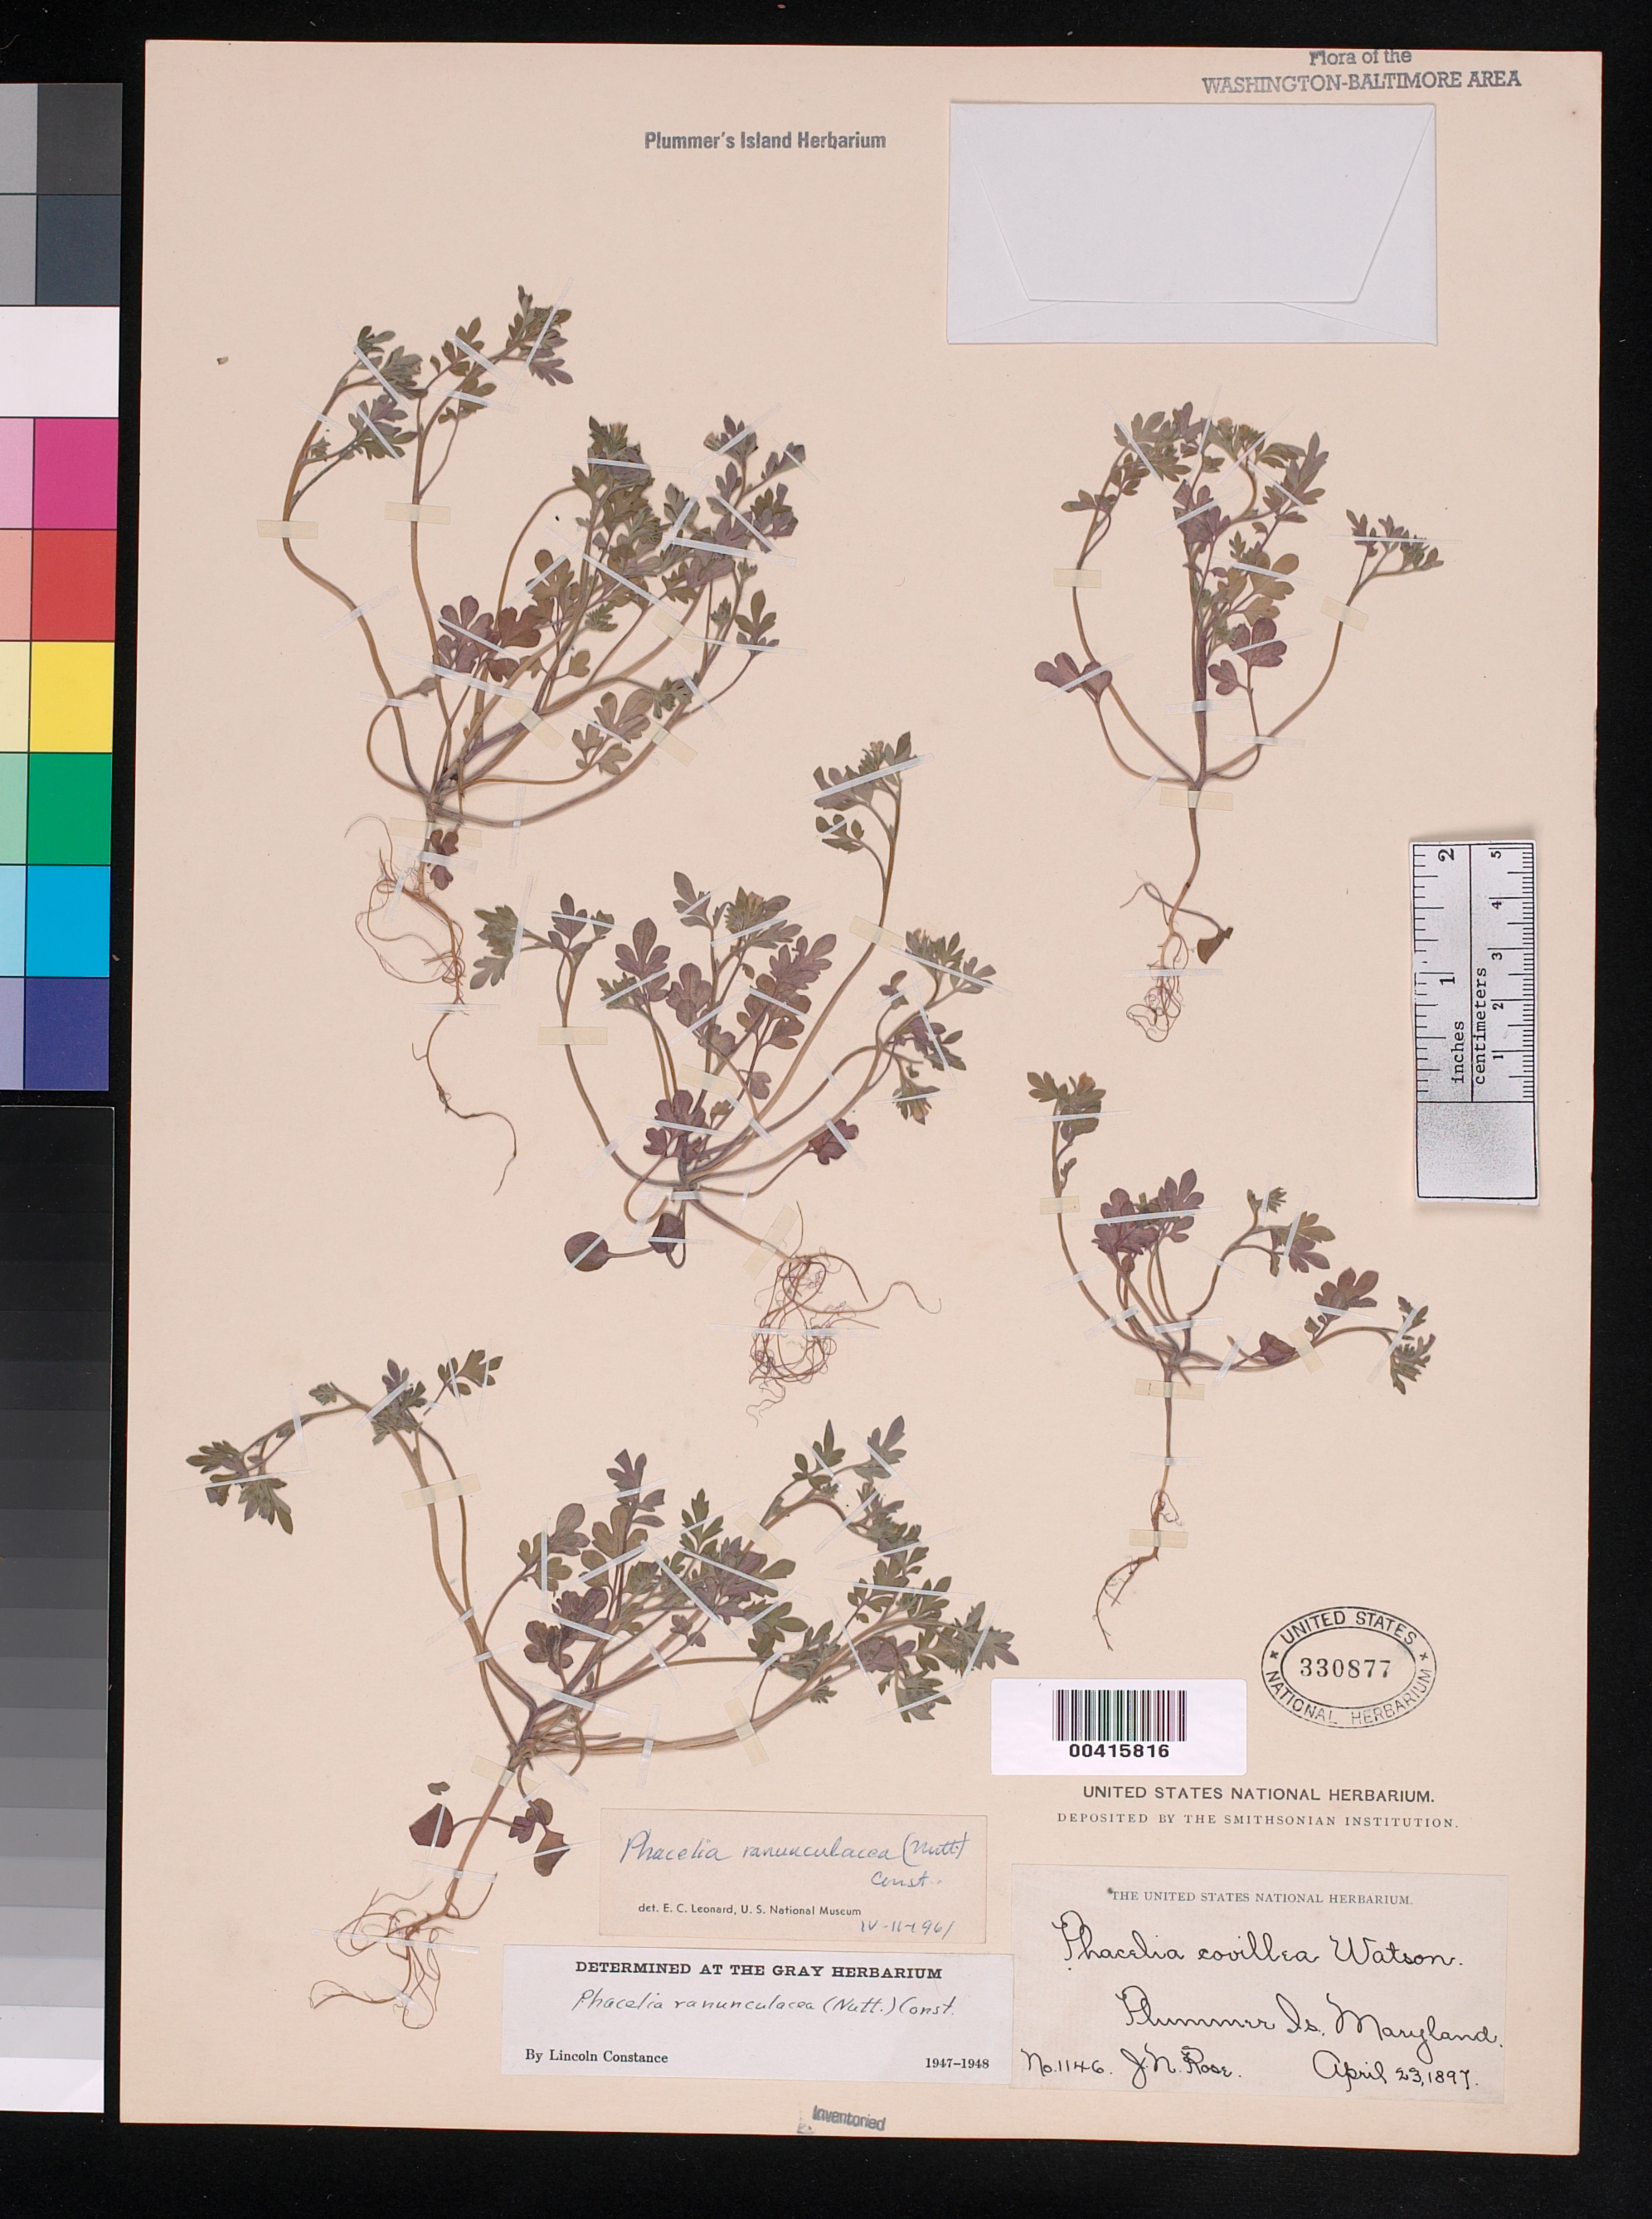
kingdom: Plantae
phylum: Tracheophyta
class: Magnoliopsida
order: Boraginales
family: Hydrophyllaceae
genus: Phacelia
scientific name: Phacelia ranunculacea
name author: (Nutt.) Constance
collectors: J. N. Rose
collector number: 1146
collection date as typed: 23 Apr 1897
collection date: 1897-04-23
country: United States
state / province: Maryland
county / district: Montgomery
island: Plummers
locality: Plummer's Island C. & O. Canal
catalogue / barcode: US 330877